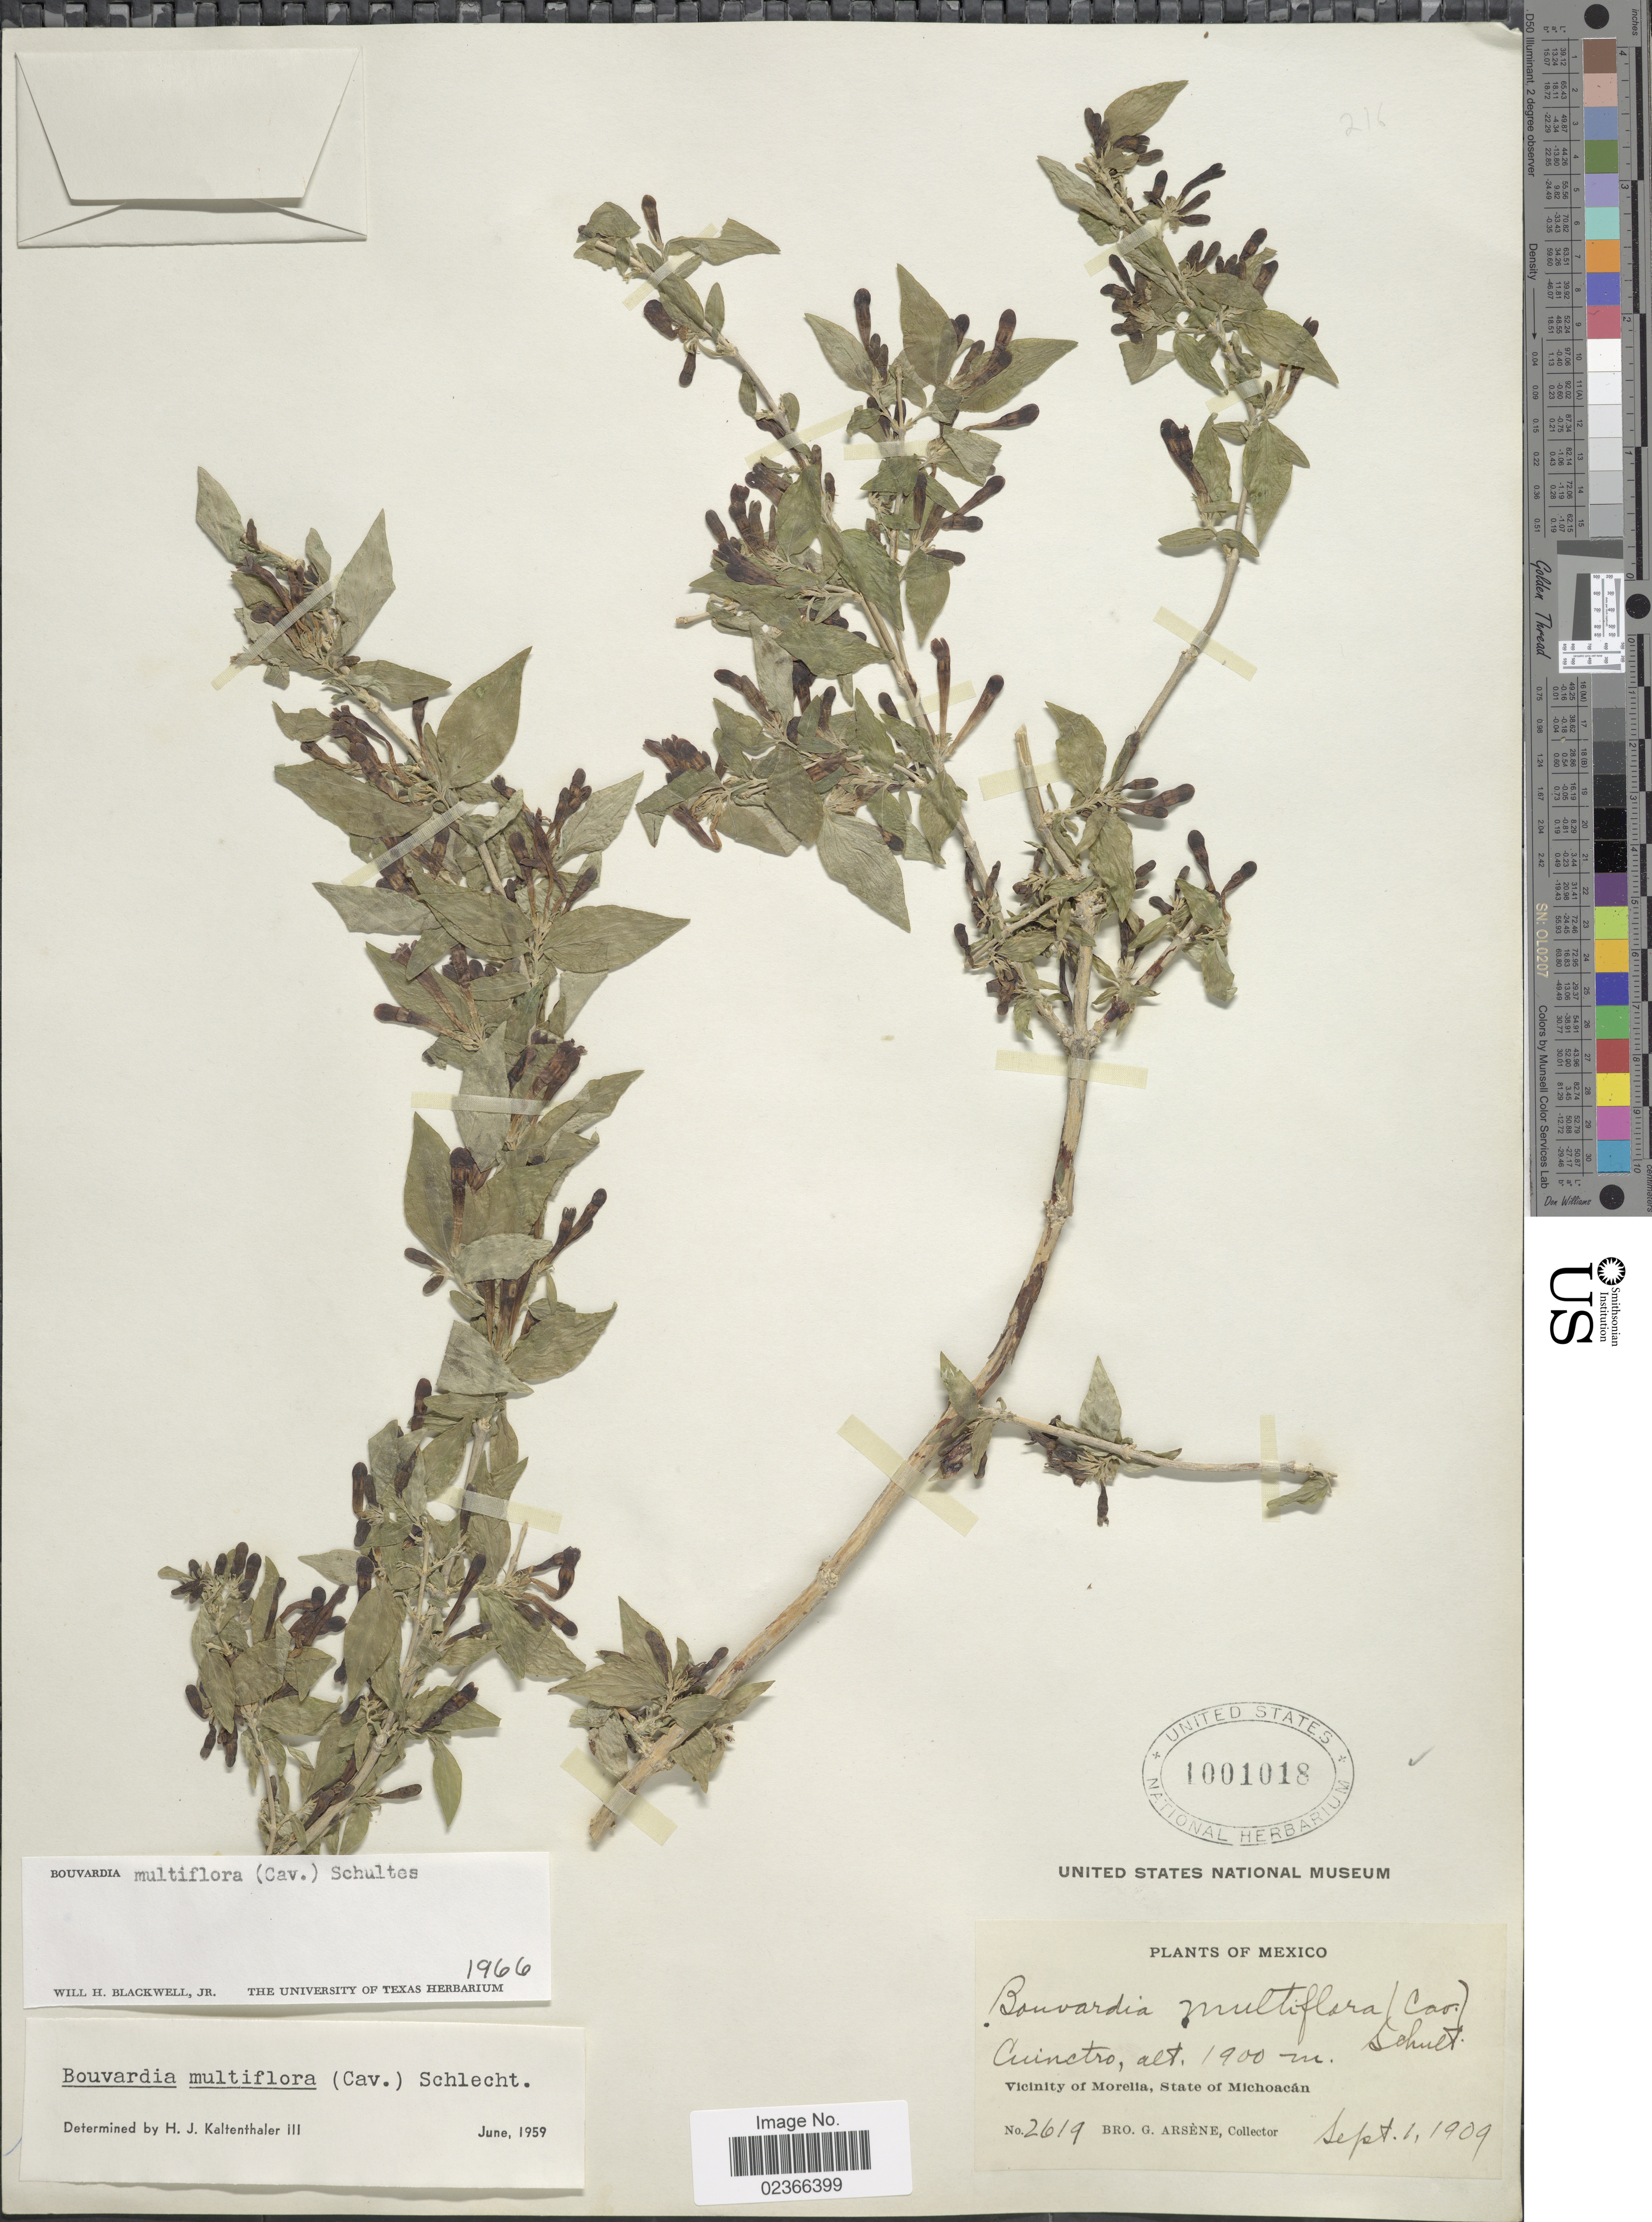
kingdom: Plantae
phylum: Tracheophyta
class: Magnoliopsida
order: Gentianales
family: Rubiaceae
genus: Bouvardia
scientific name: Bouvardia multiflora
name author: (Cav.) Schult.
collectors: Bro. G. Arsène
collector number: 2619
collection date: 1909-09-01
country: Mexico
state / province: Michoacán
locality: Cuincho, Vicinity of Morelia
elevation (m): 1900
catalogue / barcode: US 1001018